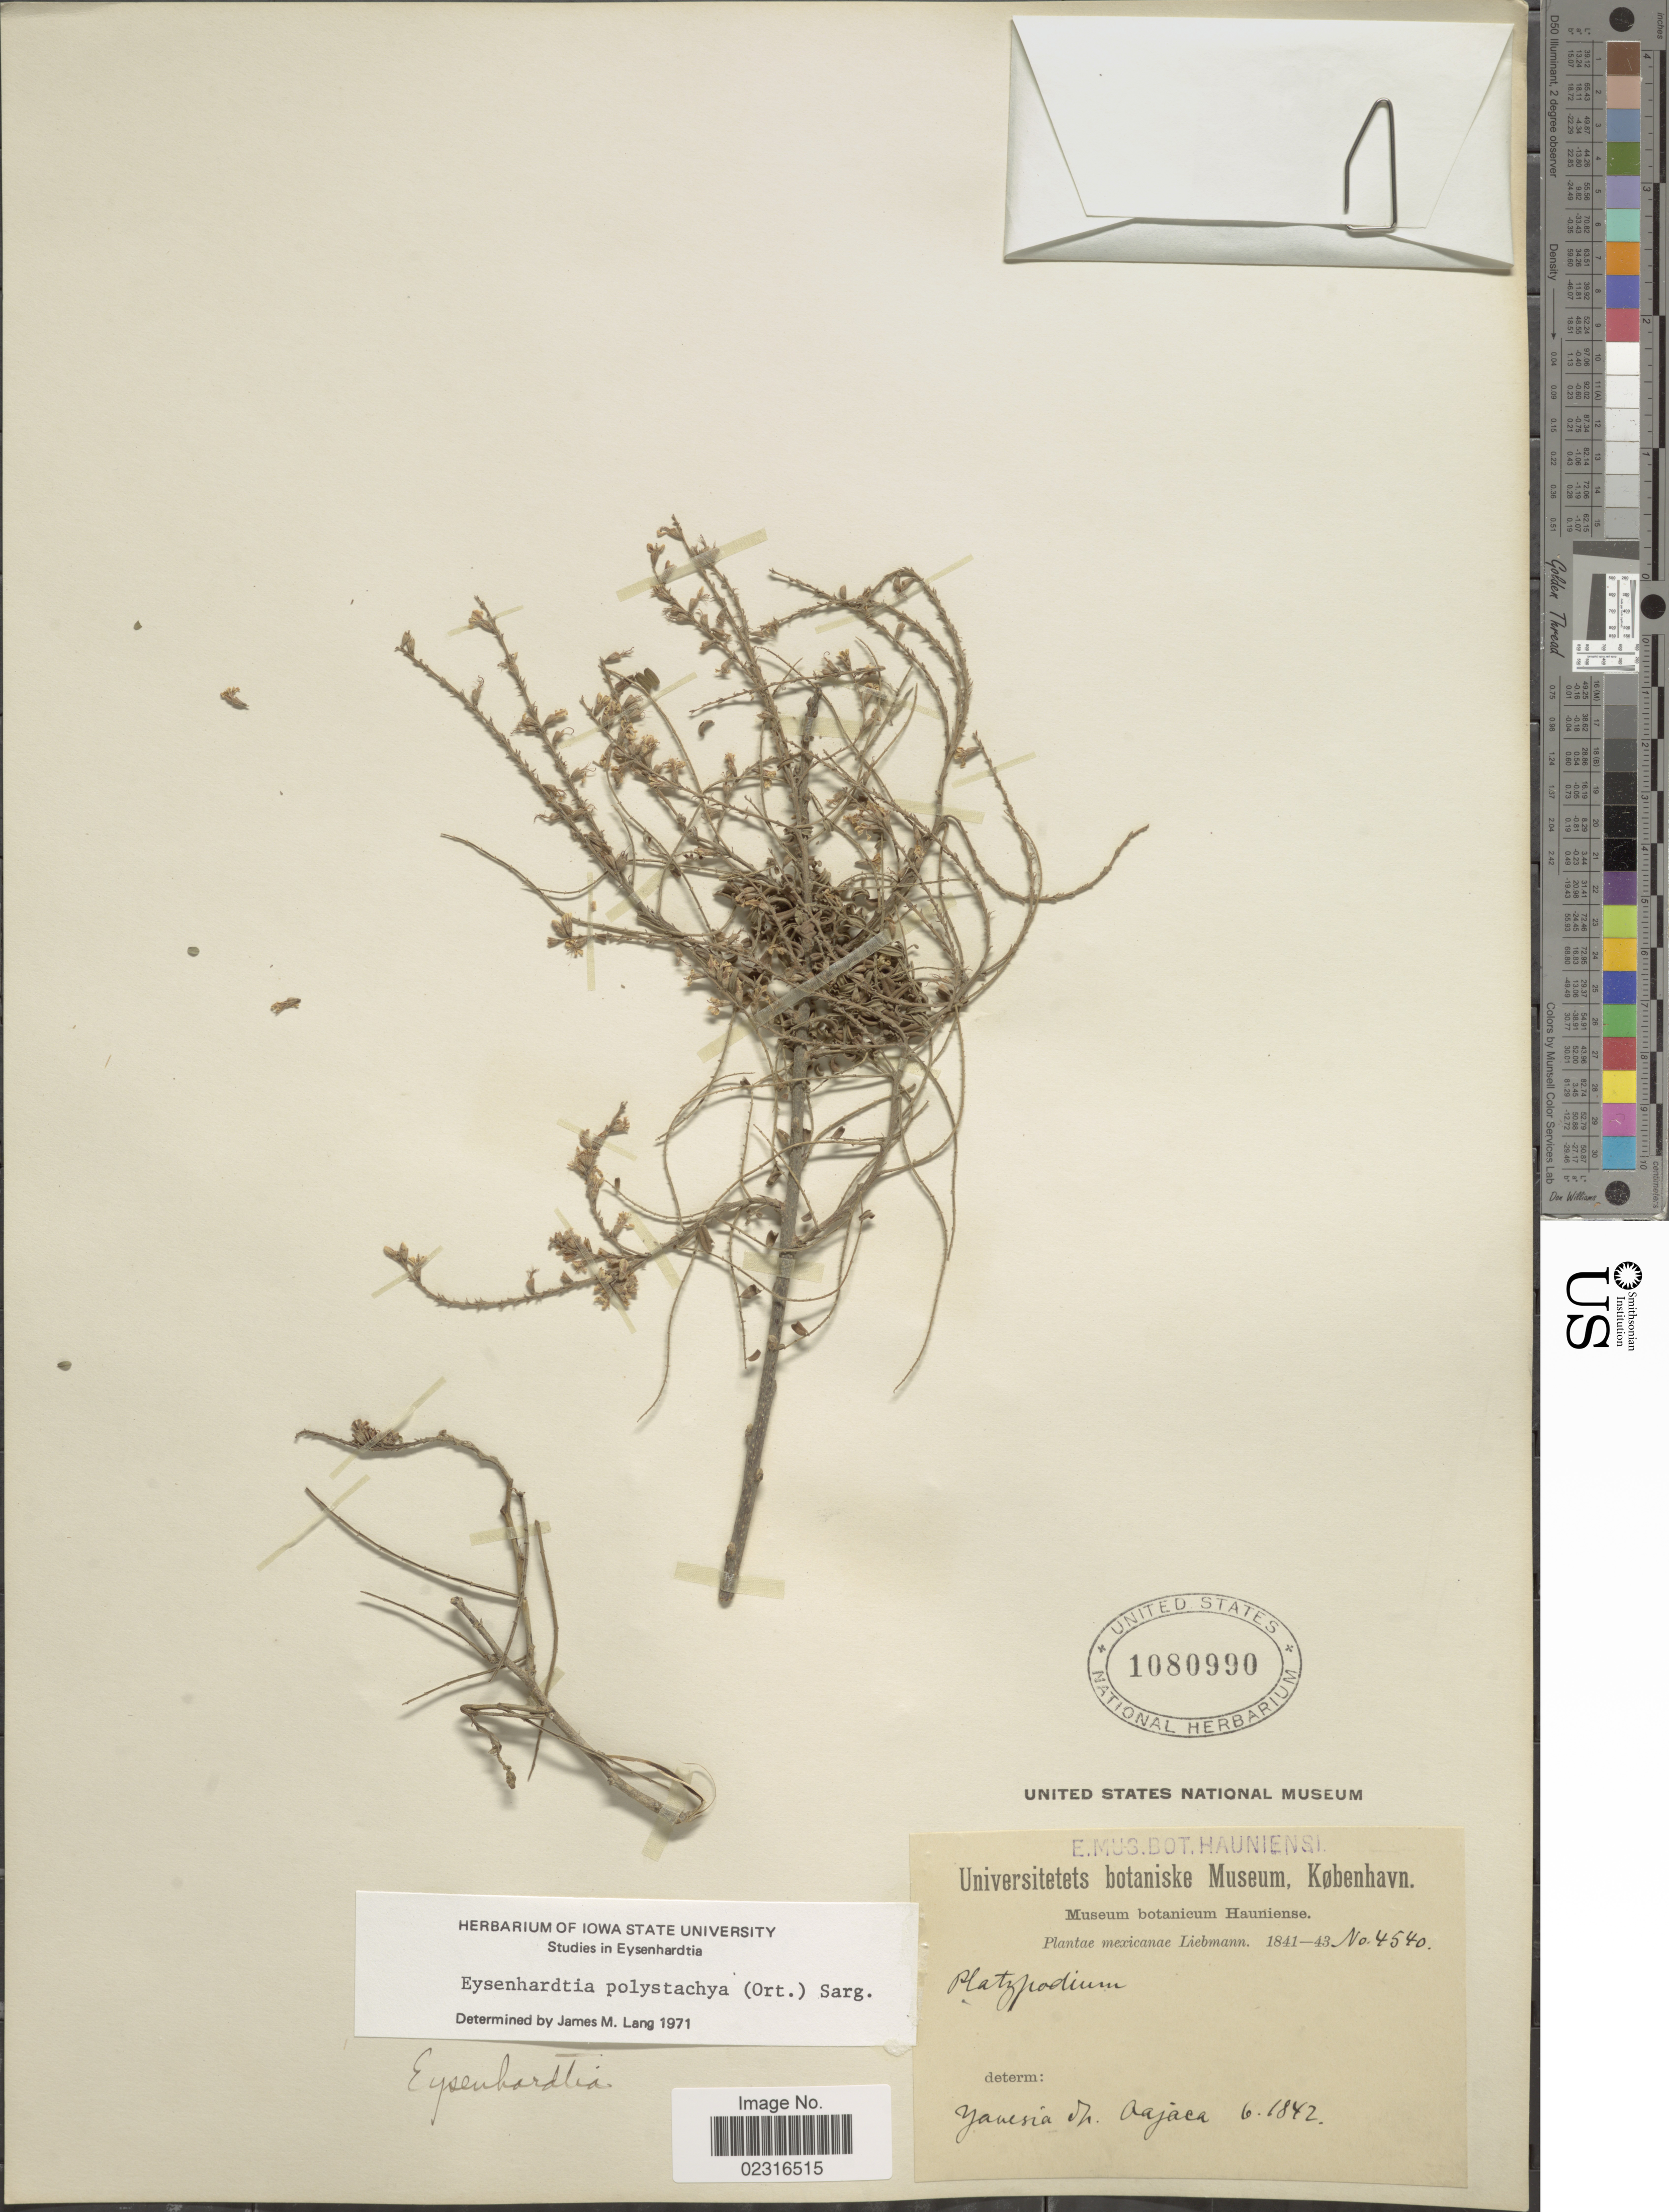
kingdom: Plantae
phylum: Tracheophyta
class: Magnoliopsida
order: Fabales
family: Fabaceae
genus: Eysenhardtia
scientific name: Eysenhardtia polystachya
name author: (Ortega) Sarg.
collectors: Liebmann, --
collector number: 4540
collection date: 1842-06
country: Mexico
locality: Mexicanae, Yanesia dp. Oajaca. [interpreted]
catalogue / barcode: US 1080990